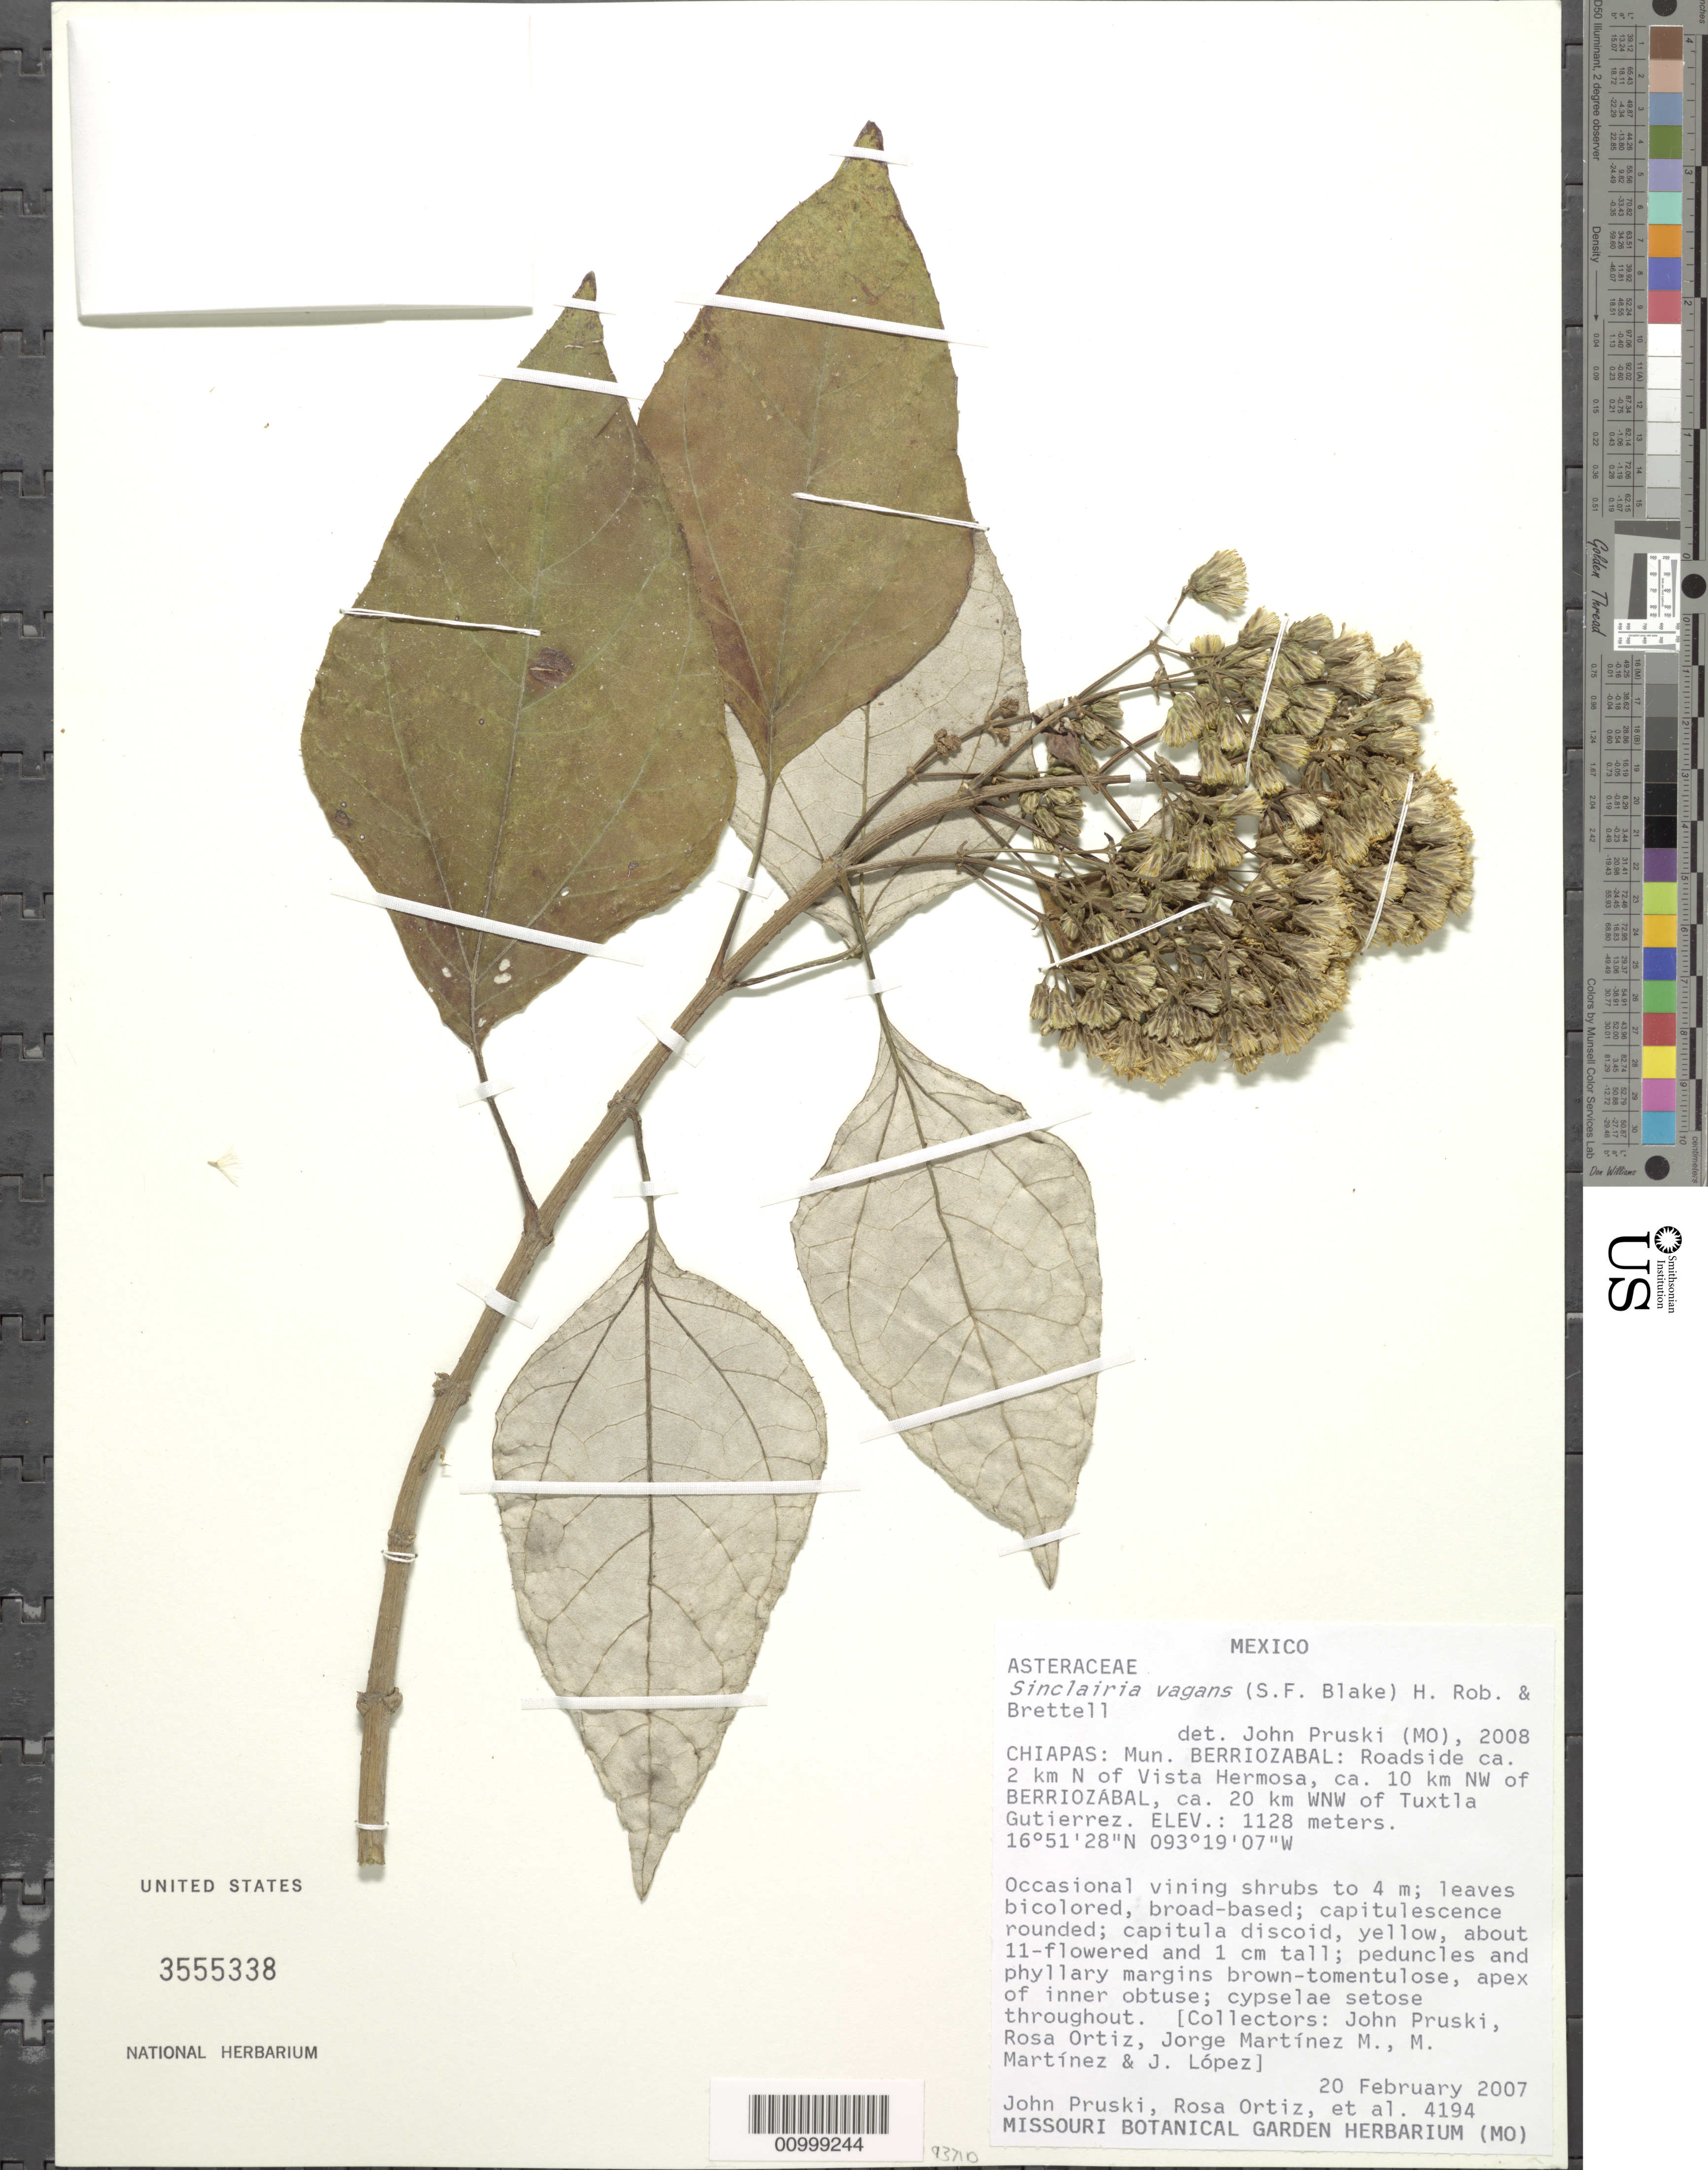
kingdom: Plantae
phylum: Tracheophyta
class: Magnoliopsida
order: Asterales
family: Asteraceae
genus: Sinclairia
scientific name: Sinclairia vagans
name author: (S.F. Blake) H. Rob. & Brettell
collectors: J. F. Pruski, R. del C. Ortiz & et al.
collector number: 4194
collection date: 2007-02-20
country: Mexico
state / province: Chiapas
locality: Chiapas: Mun. Berriozabal: Roadside ca. 2 km N of Vista Hermosa, ca. 10 km NW of Berriozabal, ca. 20 km WNW of Tuxtla Gutierrez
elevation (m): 1128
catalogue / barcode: US 3555338